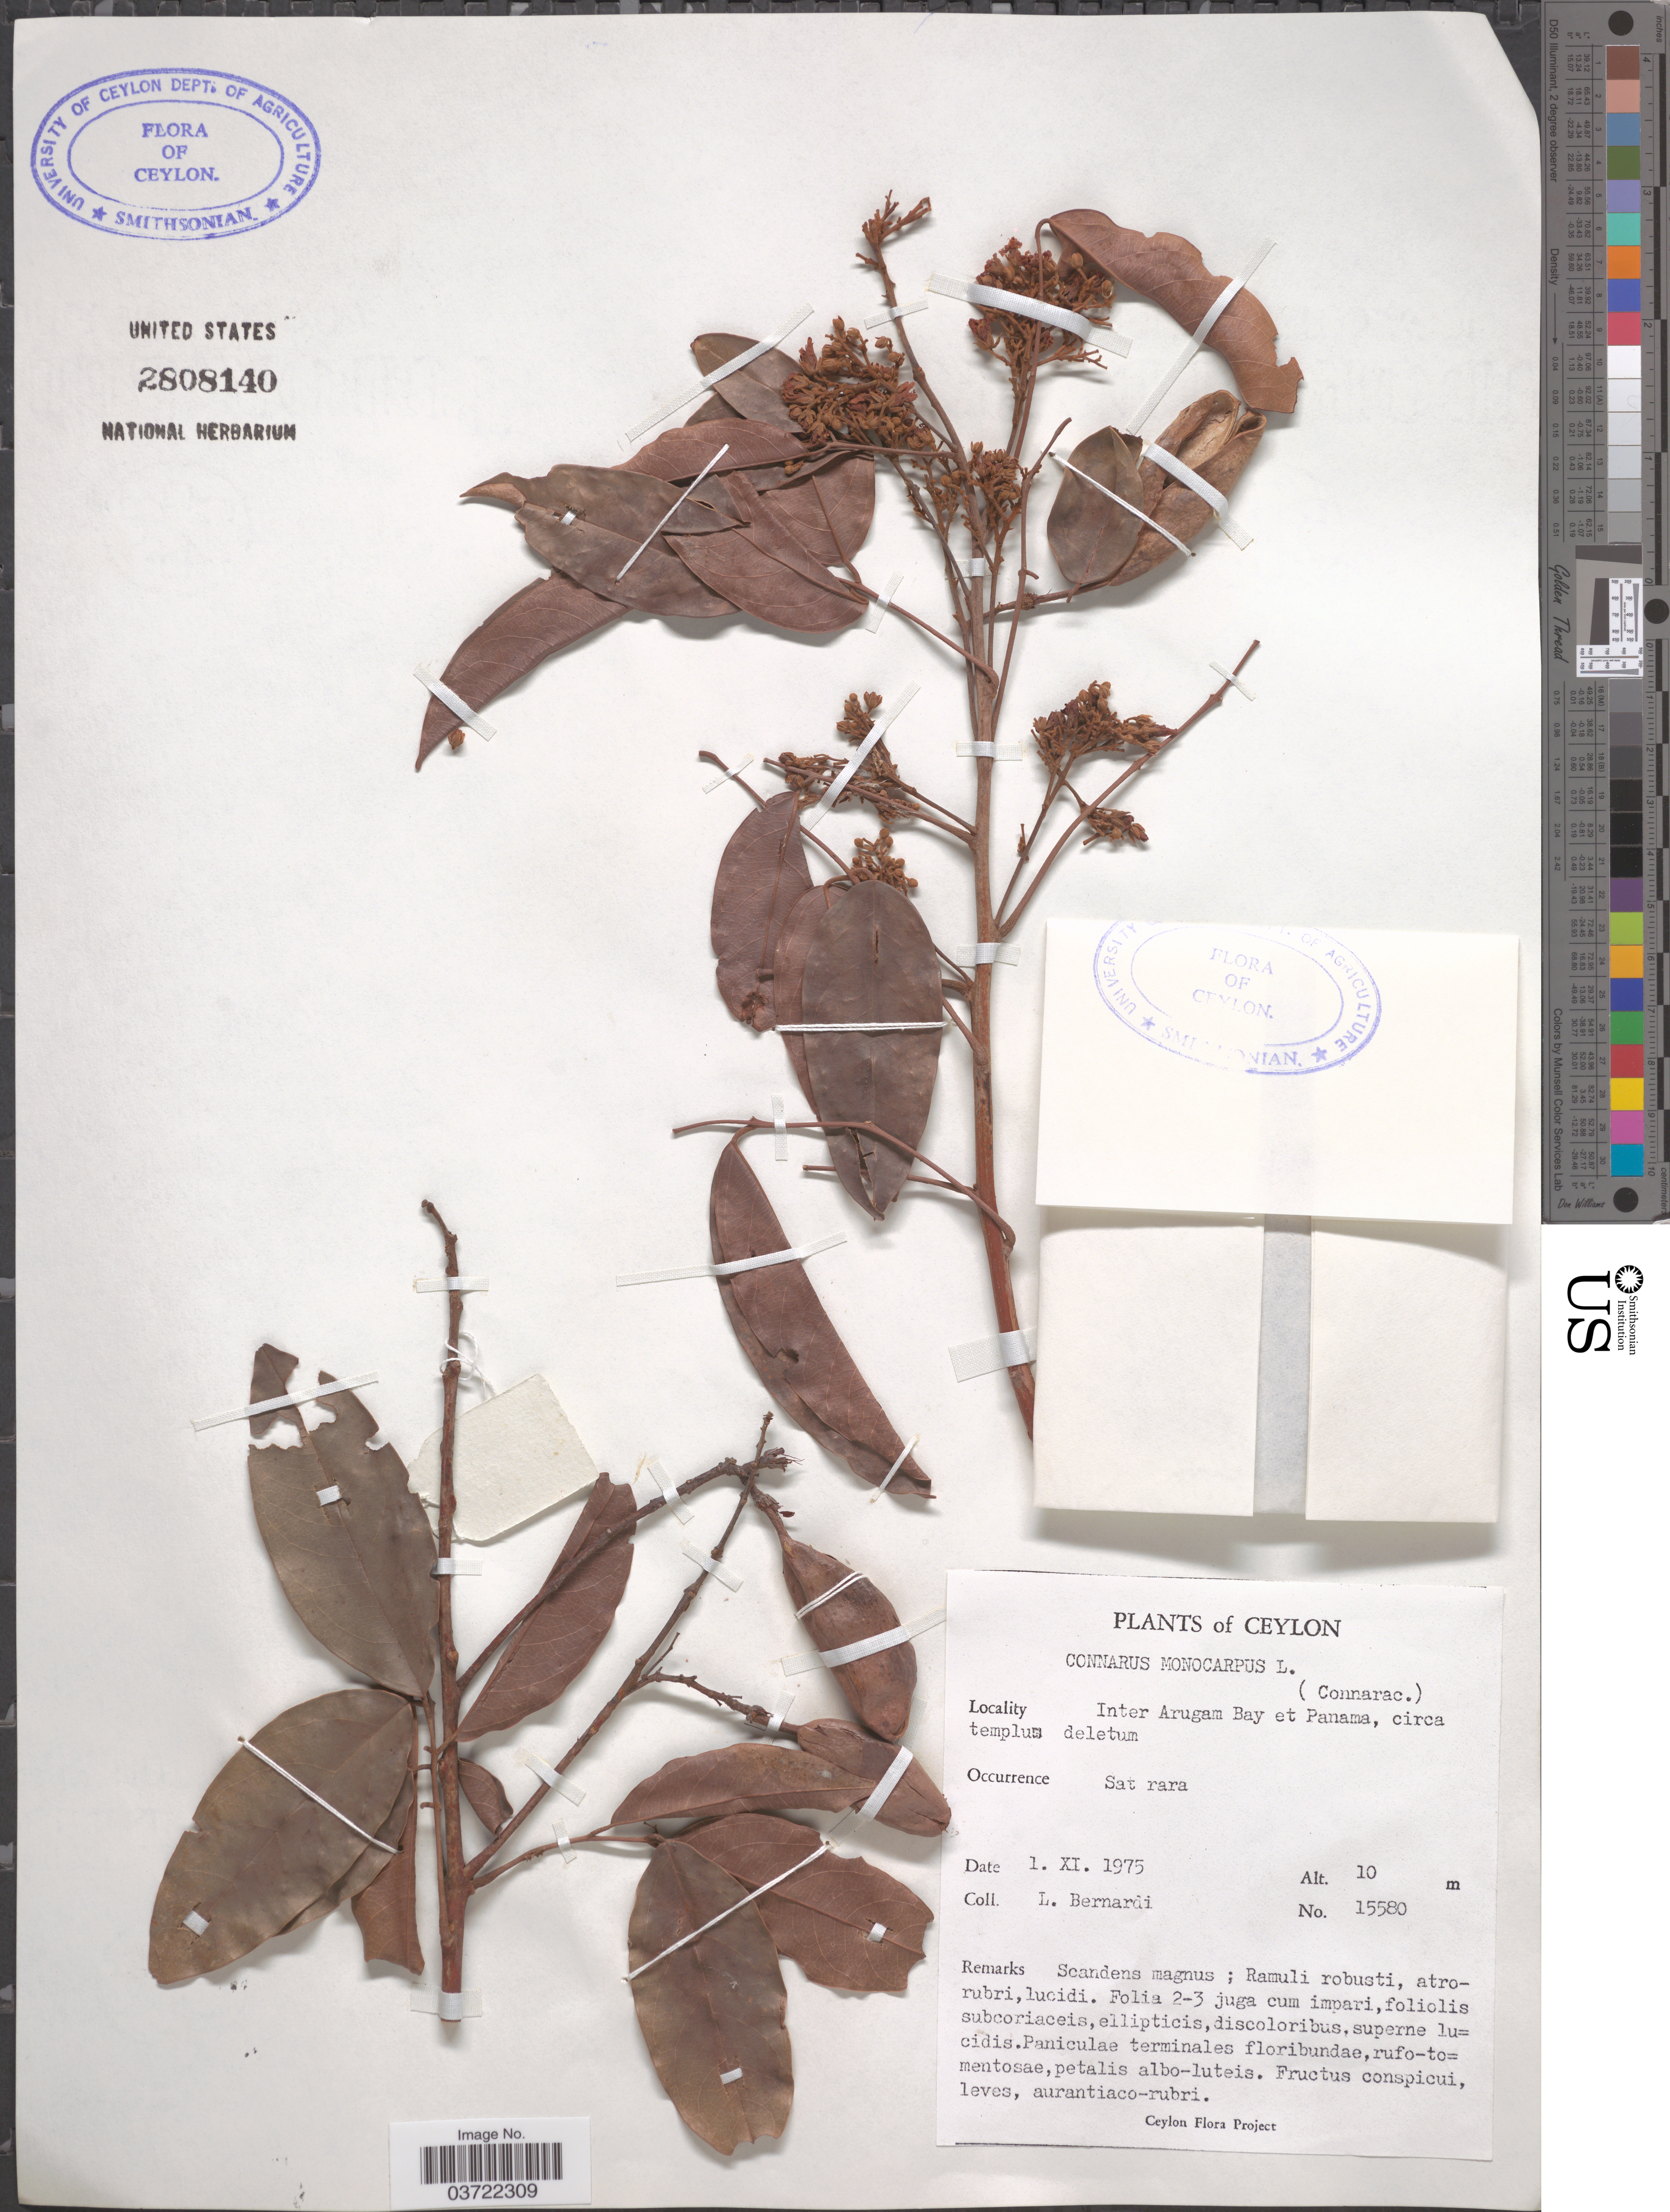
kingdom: Plantae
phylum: Tracheophyta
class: Magnoliopsida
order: Oxalidales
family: Connaraceae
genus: Connarus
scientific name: Connarus monocarpos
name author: L.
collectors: L. Bernardi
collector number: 15580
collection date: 1975-11-01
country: Sri Lanka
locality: Ceylon. Inter Arugam Bay et Panama, circa templum deletum. Sat rara.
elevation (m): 10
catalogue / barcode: US 2808140